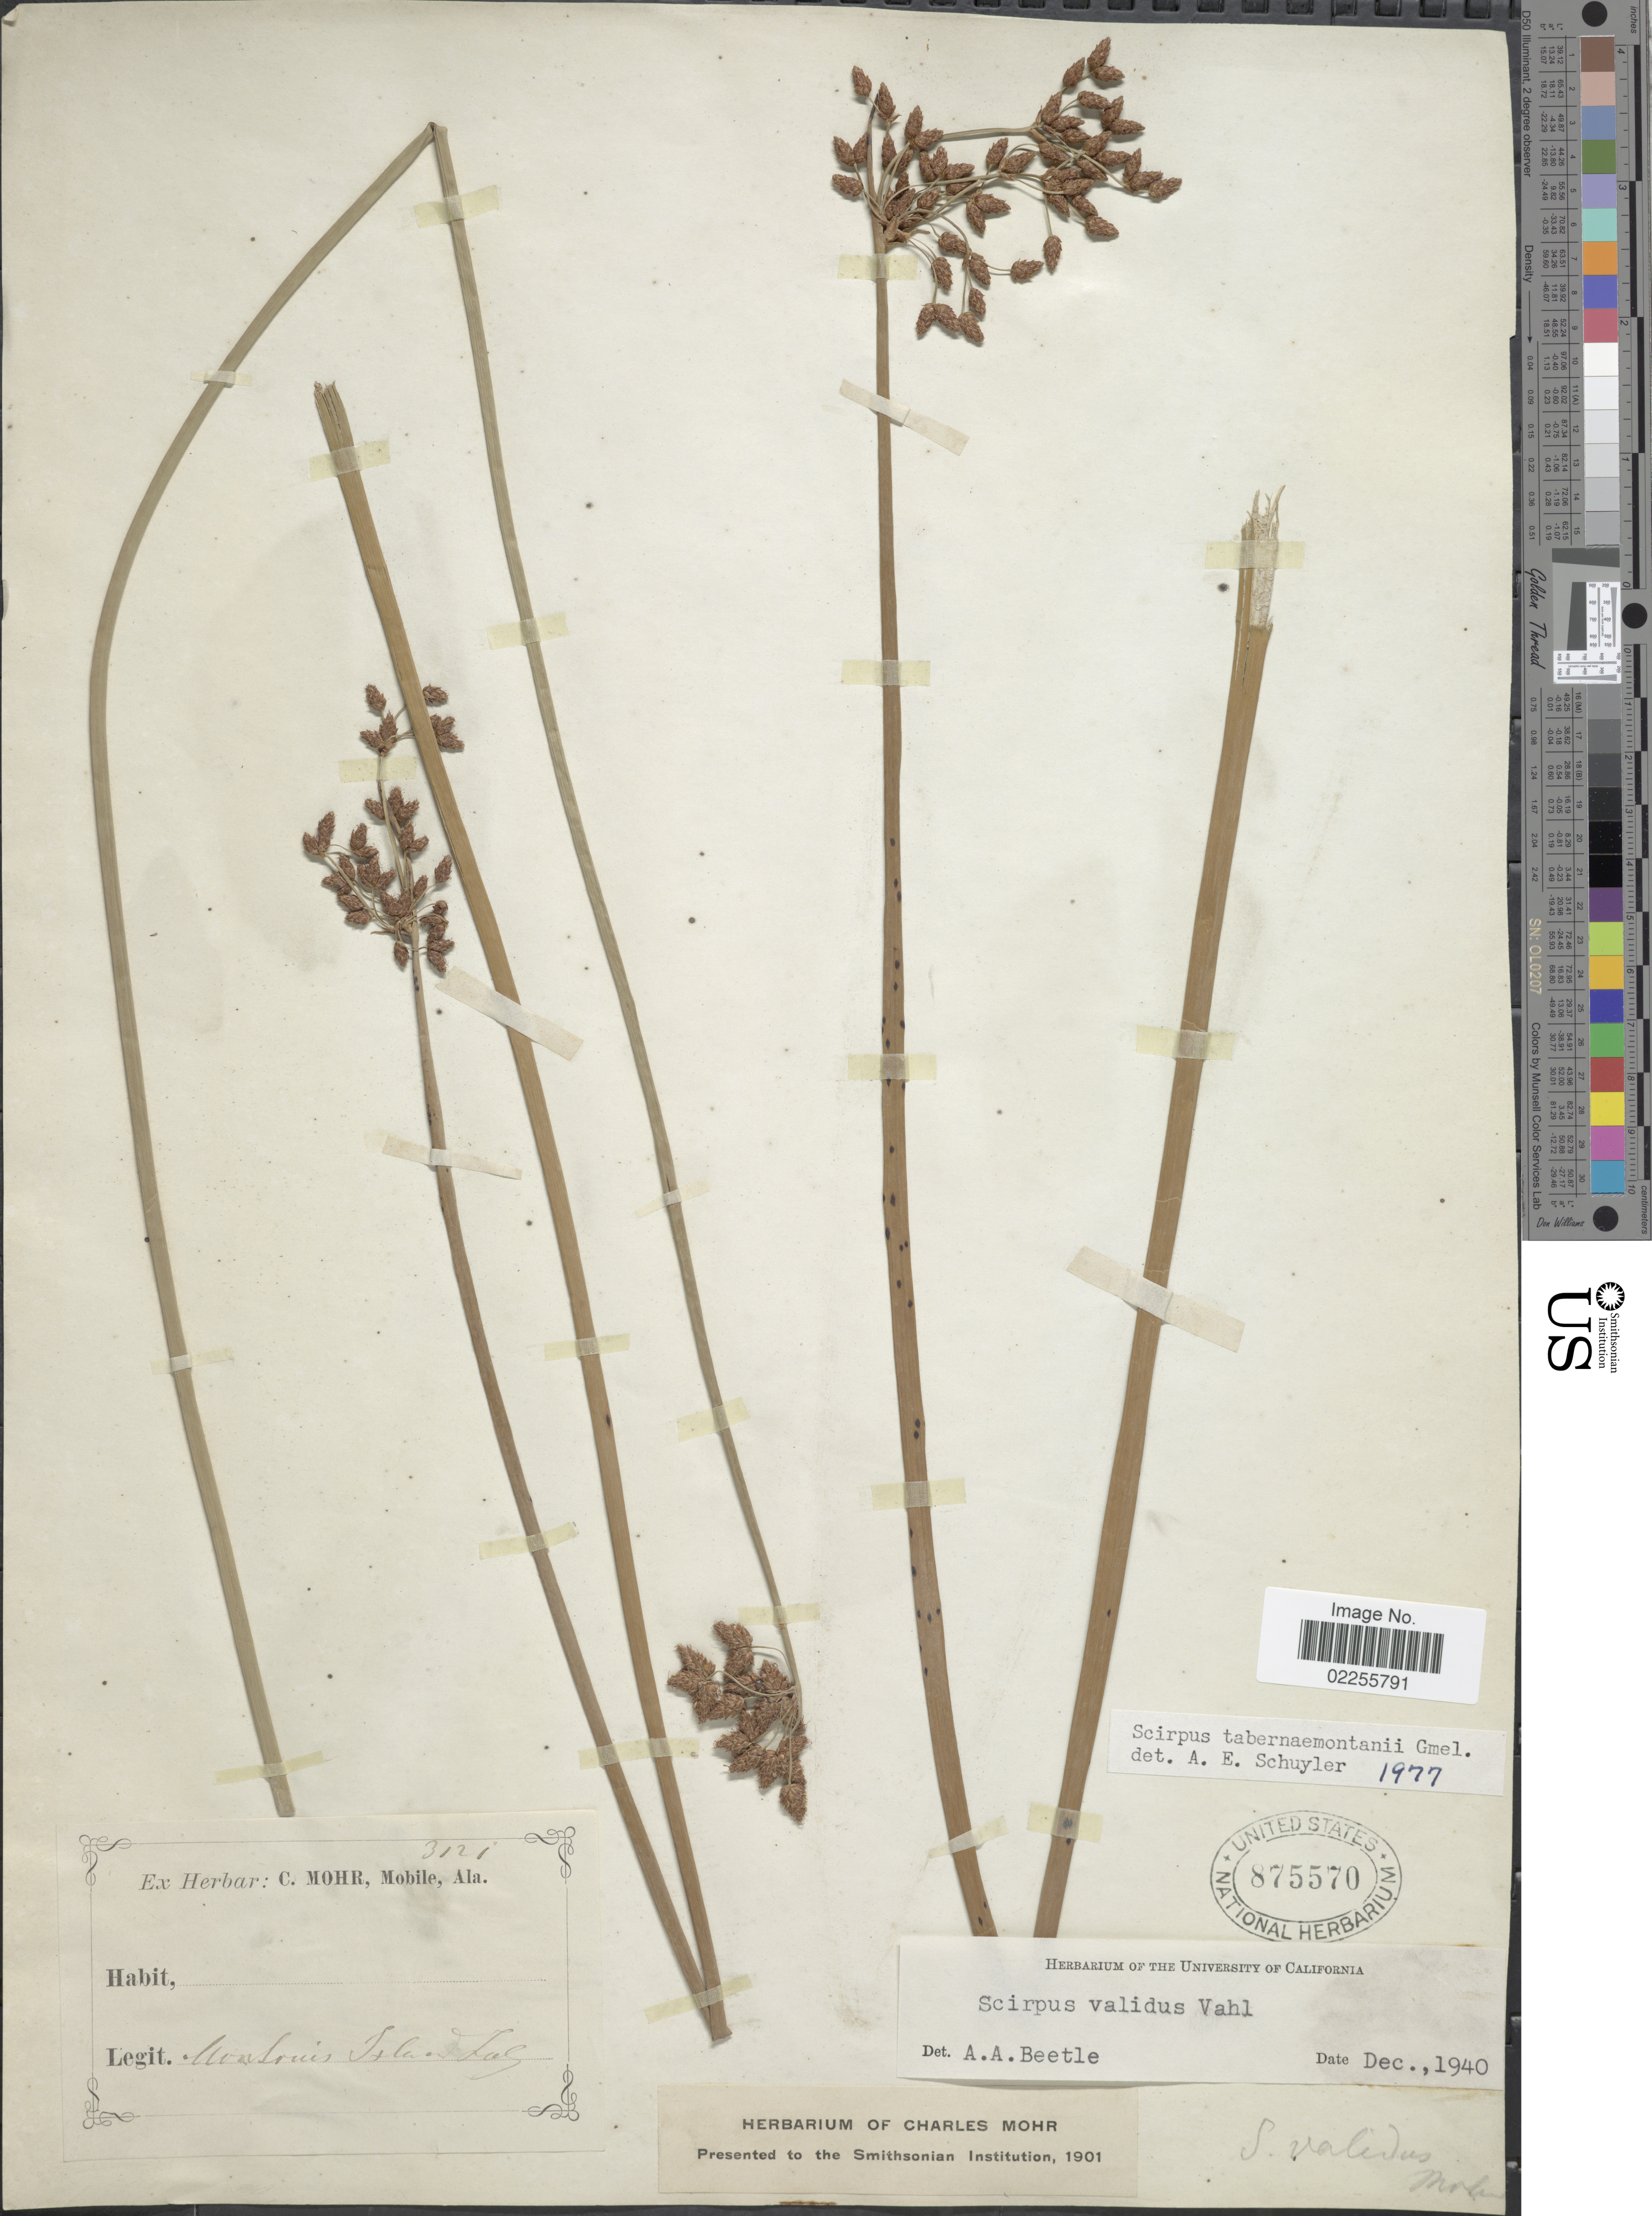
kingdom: Plantae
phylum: Tracheophyta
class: Liliopsida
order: Poales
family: Cyperaceae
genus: Schoenoplectus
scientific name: Schoenoplectus tabernaemontani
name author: (C.C. Gmel.) Palla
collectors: ex herb. Charles Mohr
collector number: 3121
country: United States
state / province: Alabama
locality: Mon Louis Island.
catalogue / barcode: US 875570